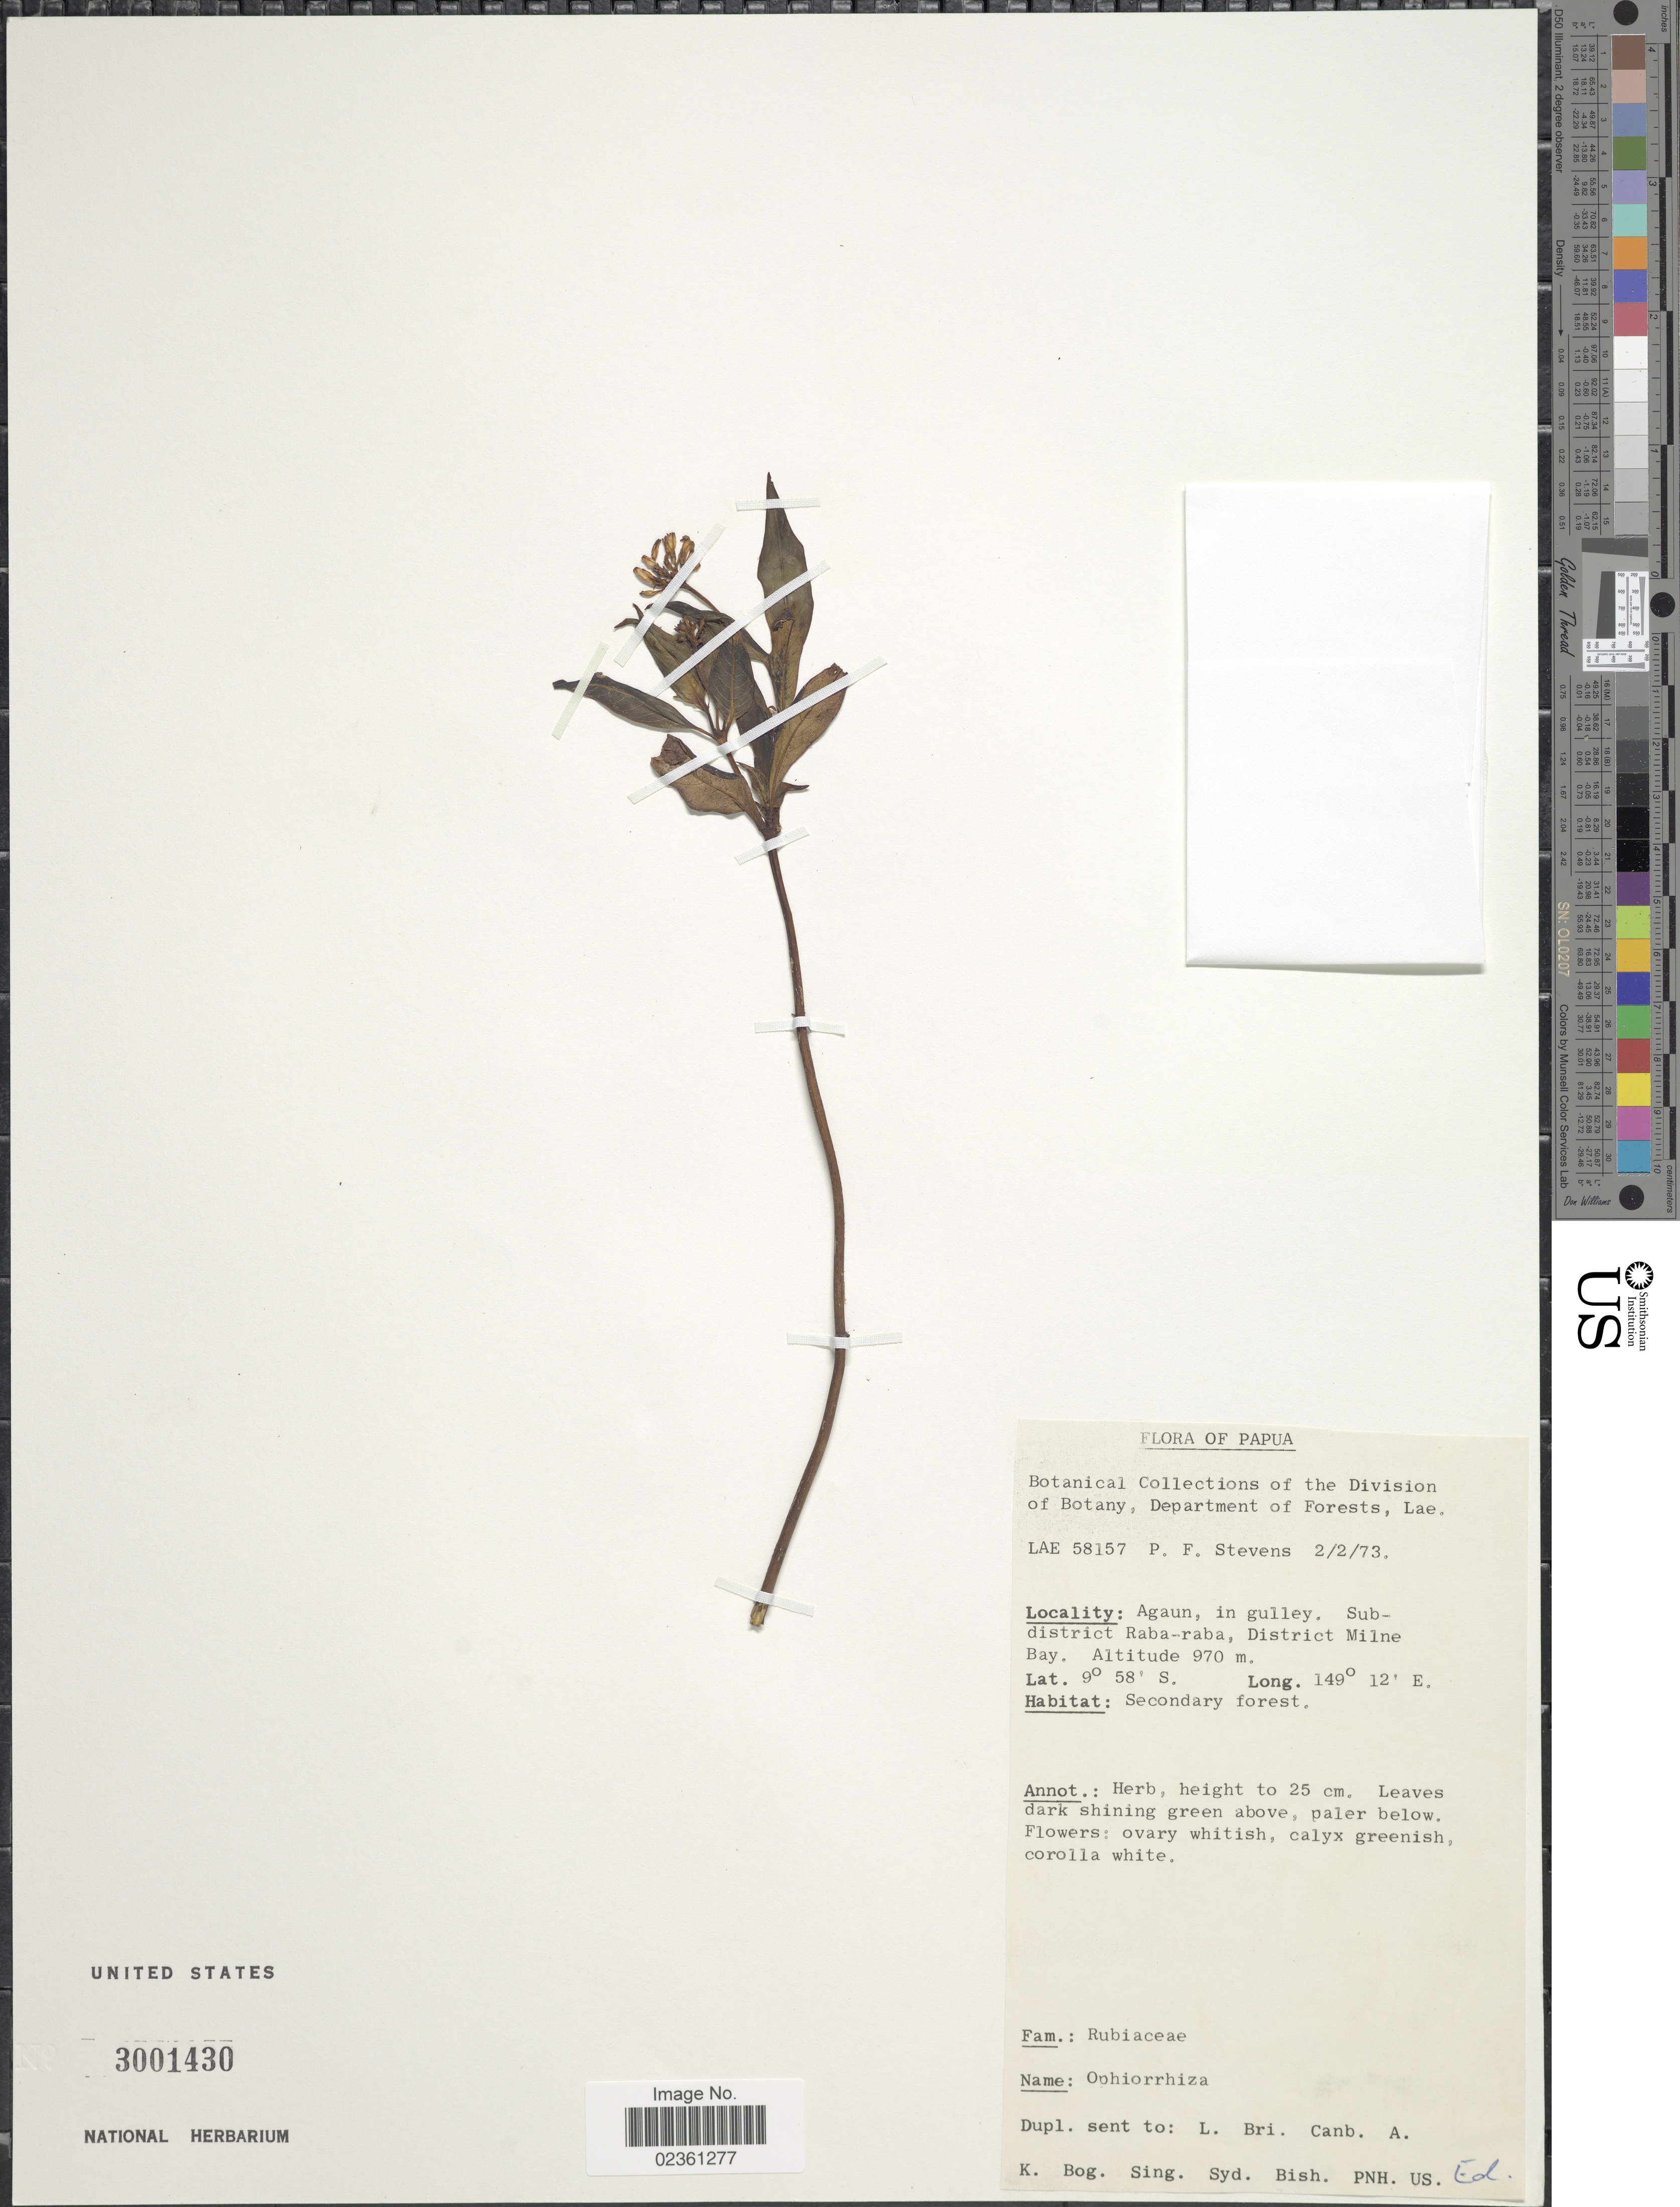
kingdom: Plantae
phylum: Tracheophyta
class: Magnoliopsida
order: Gentianales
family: Rubiaceae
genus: Ophiorrhiza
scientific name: Ophiorrhiza sp.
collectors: P. F. Stevens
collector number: LAE 58157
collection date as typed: Transcribed d/m/y: 2/2/73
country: Papua New Guinea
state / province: Milne Bay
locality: Agaun, in gulley. Subdistrict Raba-raba, District Milne Bay, Secondary forest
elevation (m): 970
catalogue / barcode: US 3001430